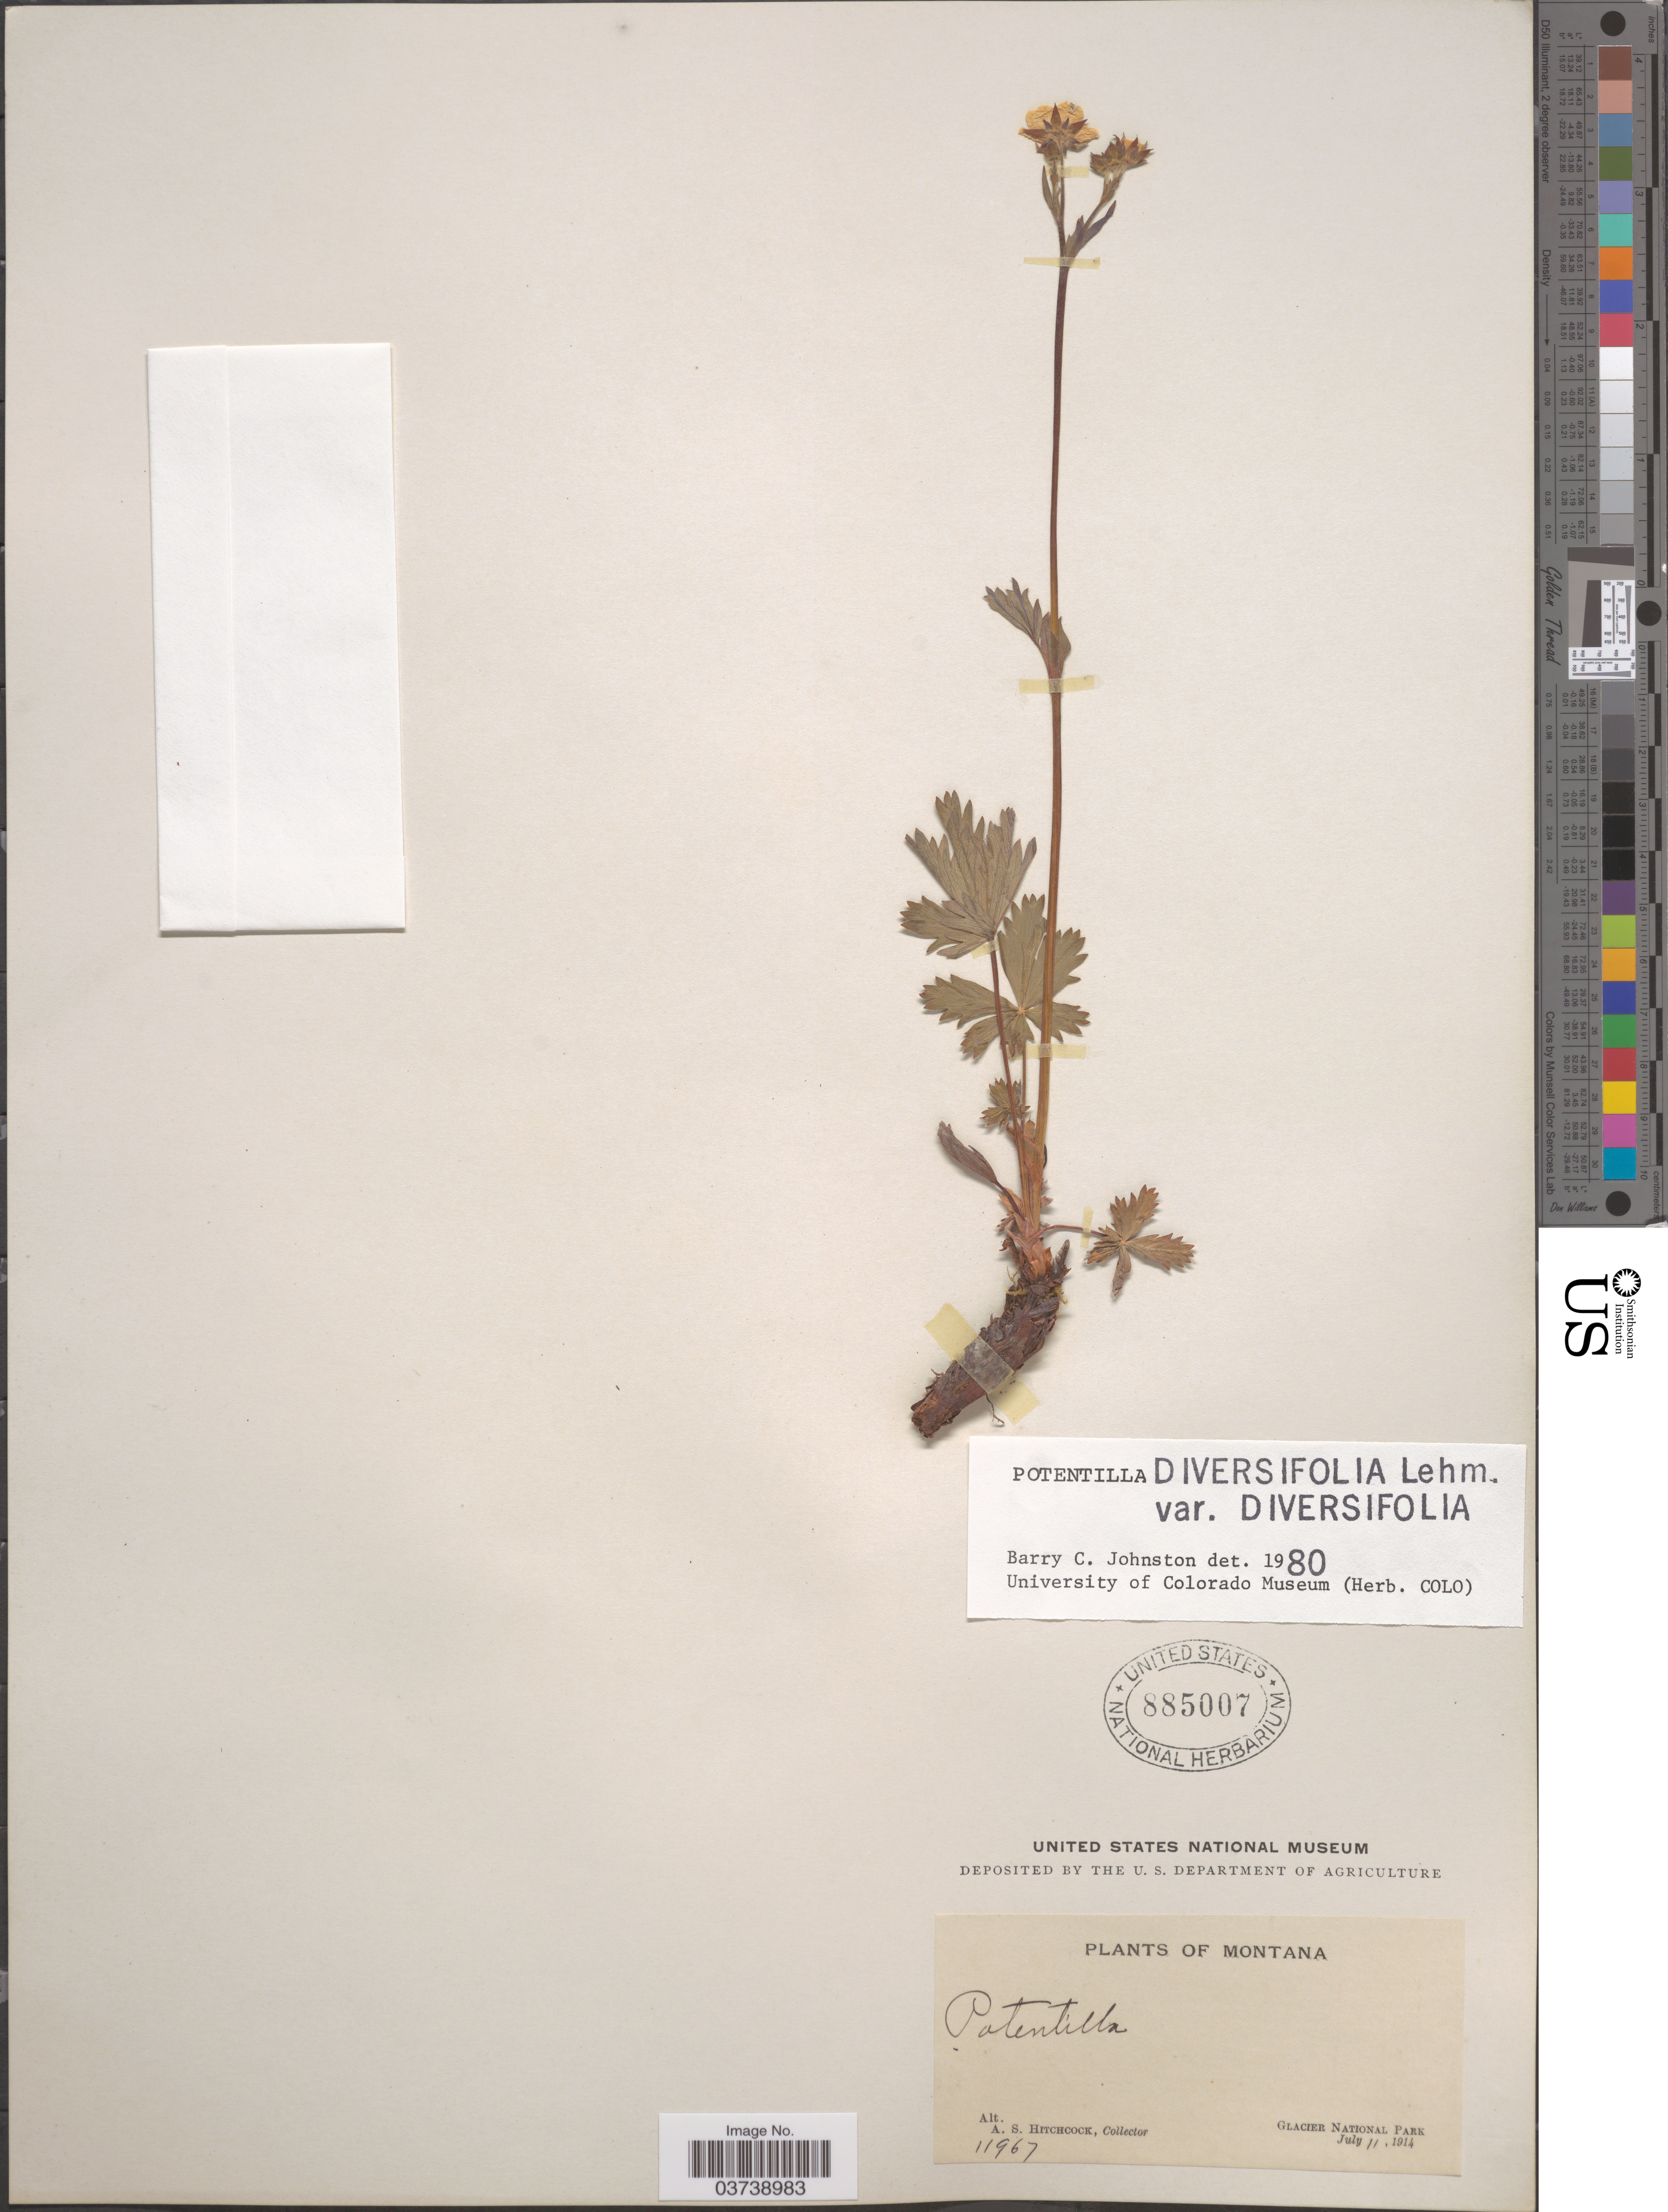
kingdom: Plantae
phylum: Tracheophyta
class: Magnoliopsida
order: Rosales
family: Rosaceae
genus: Potentilla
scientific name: Potentilla diversifolia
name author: Lehm.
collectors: A. S. Hitchcock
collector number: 11967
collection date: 1914-07-11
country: United States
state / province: Montana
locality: Glacier National Park.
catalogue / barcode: US 885007